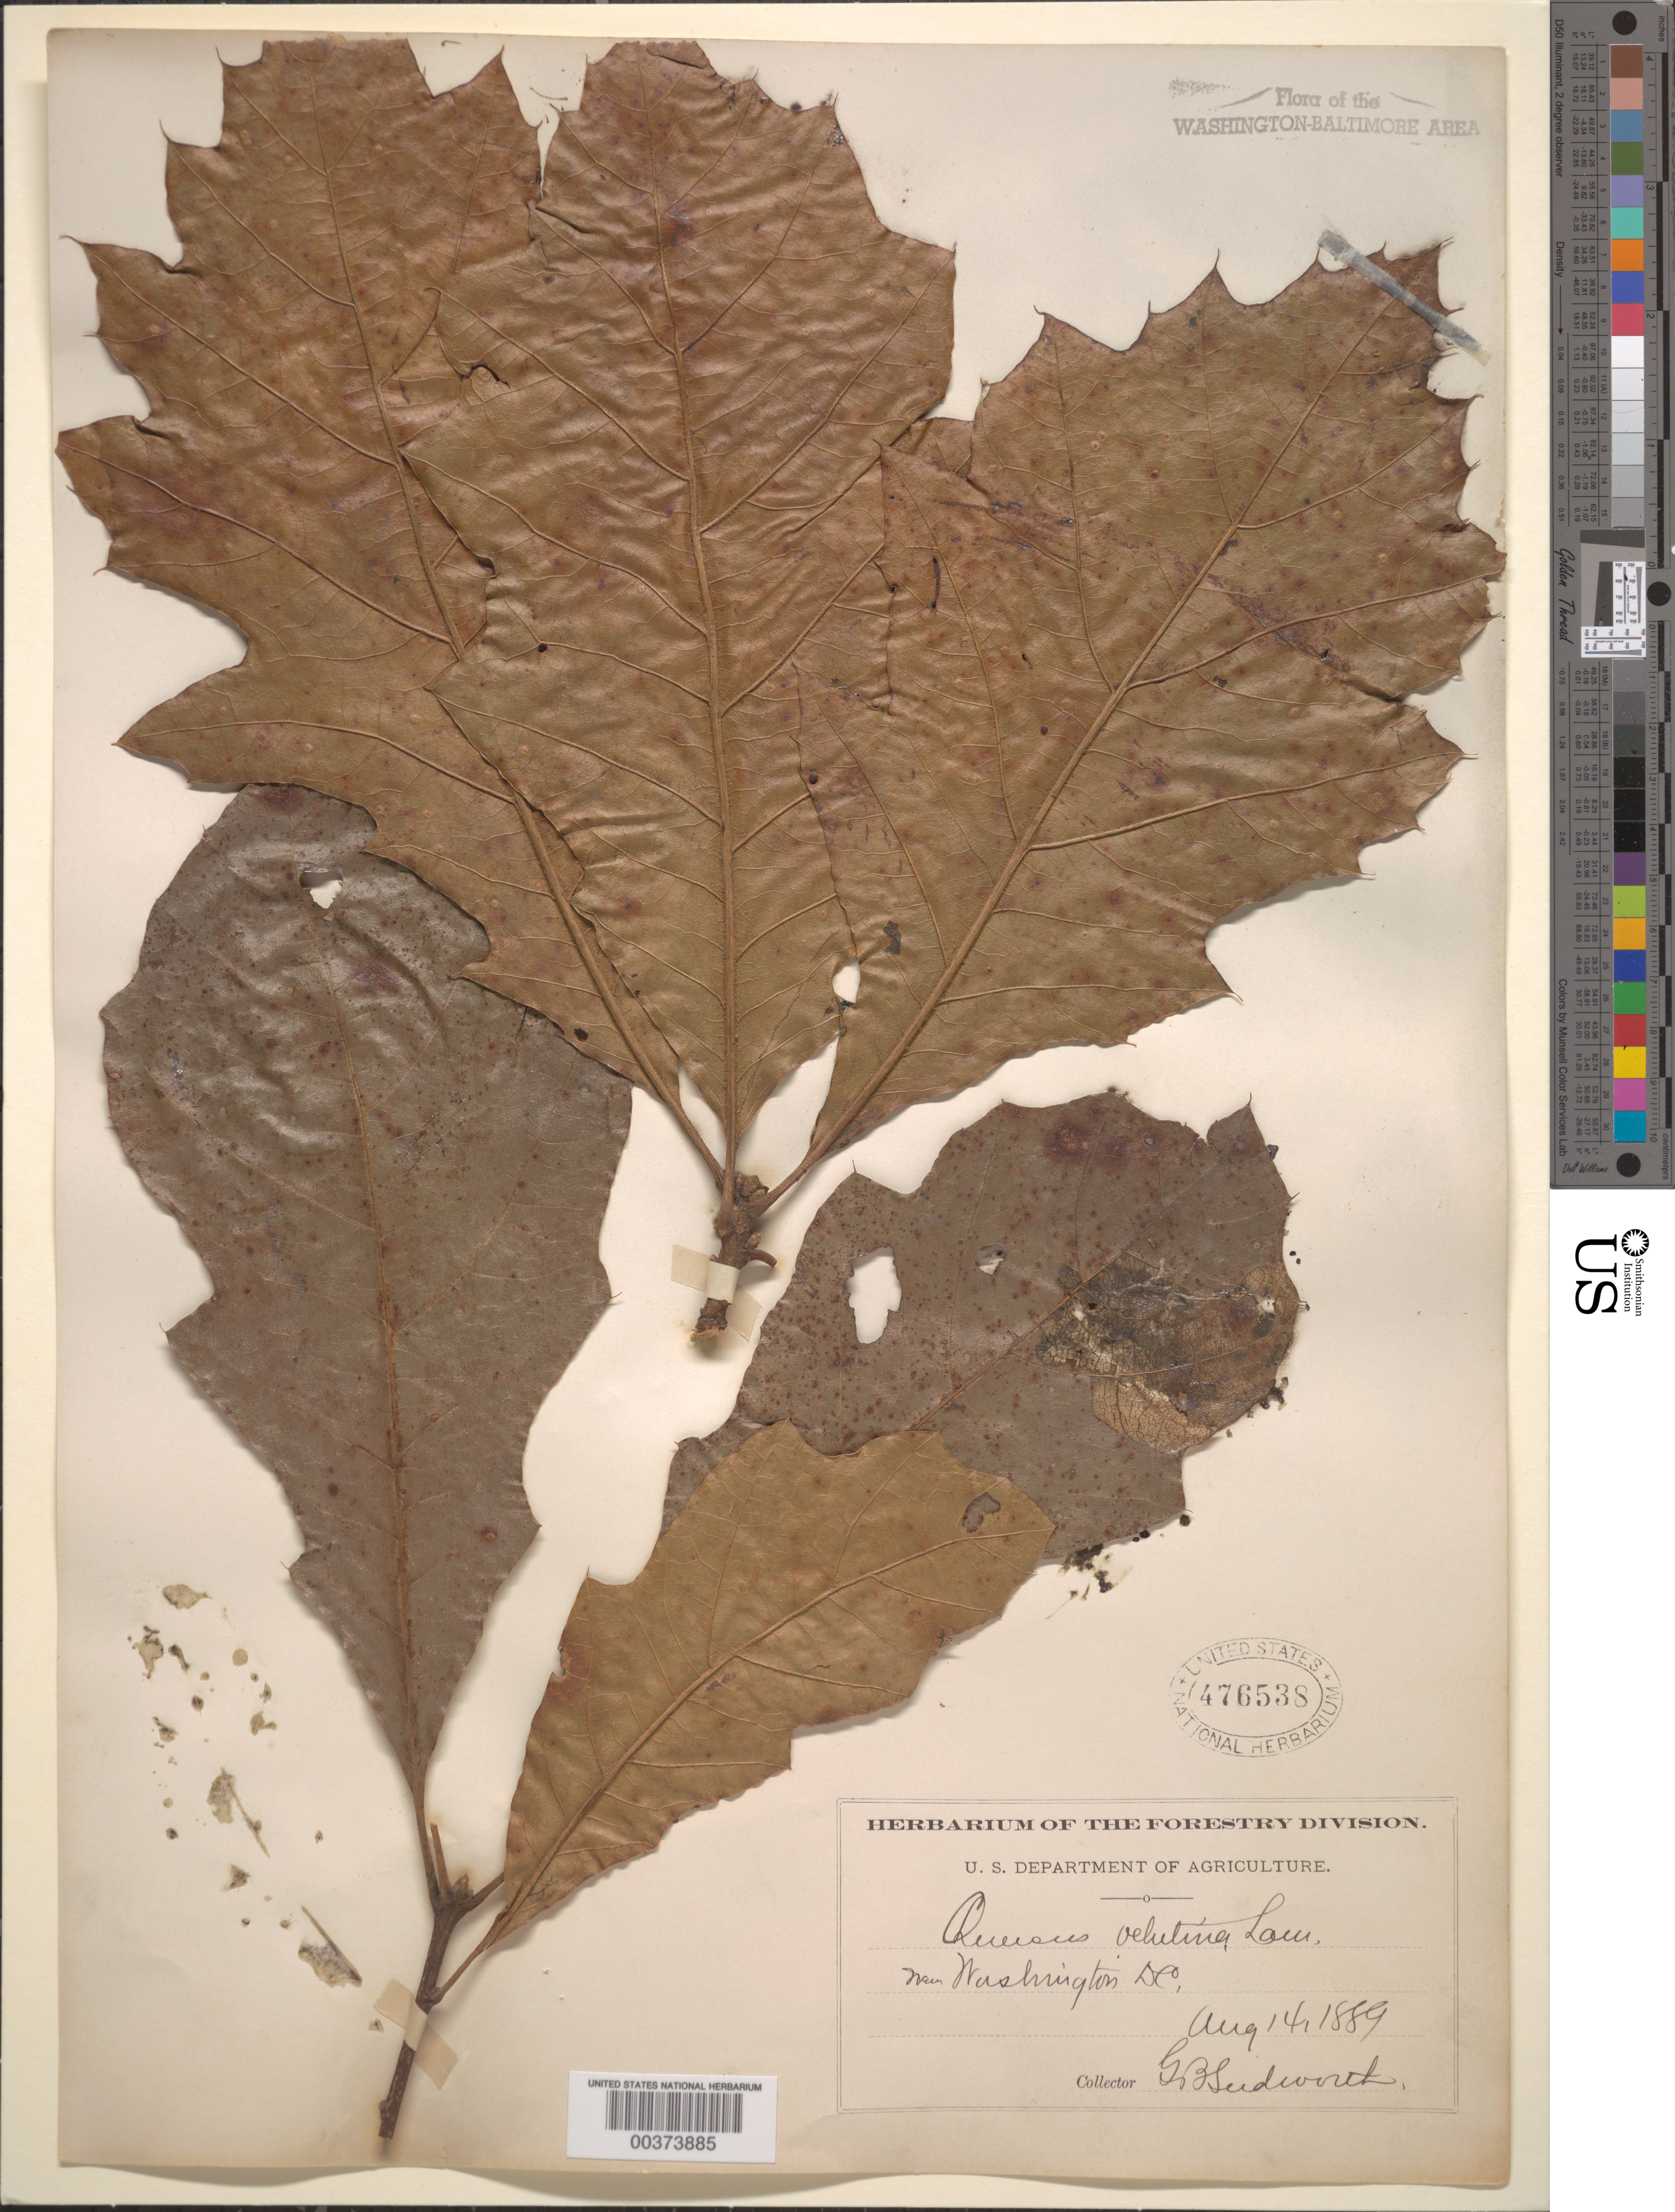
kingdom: Plantae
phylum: Tracheophyta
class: Magnoliopsida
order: Fagales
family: Fagaceae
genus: Quercus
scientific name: Quercus velutina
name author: Lam.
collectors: G. B. Sudworth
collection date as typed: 14 Aug 1889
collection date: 1889-08-14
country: United States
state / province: District of Columbia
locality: Washington DC area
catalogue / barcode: US 476538